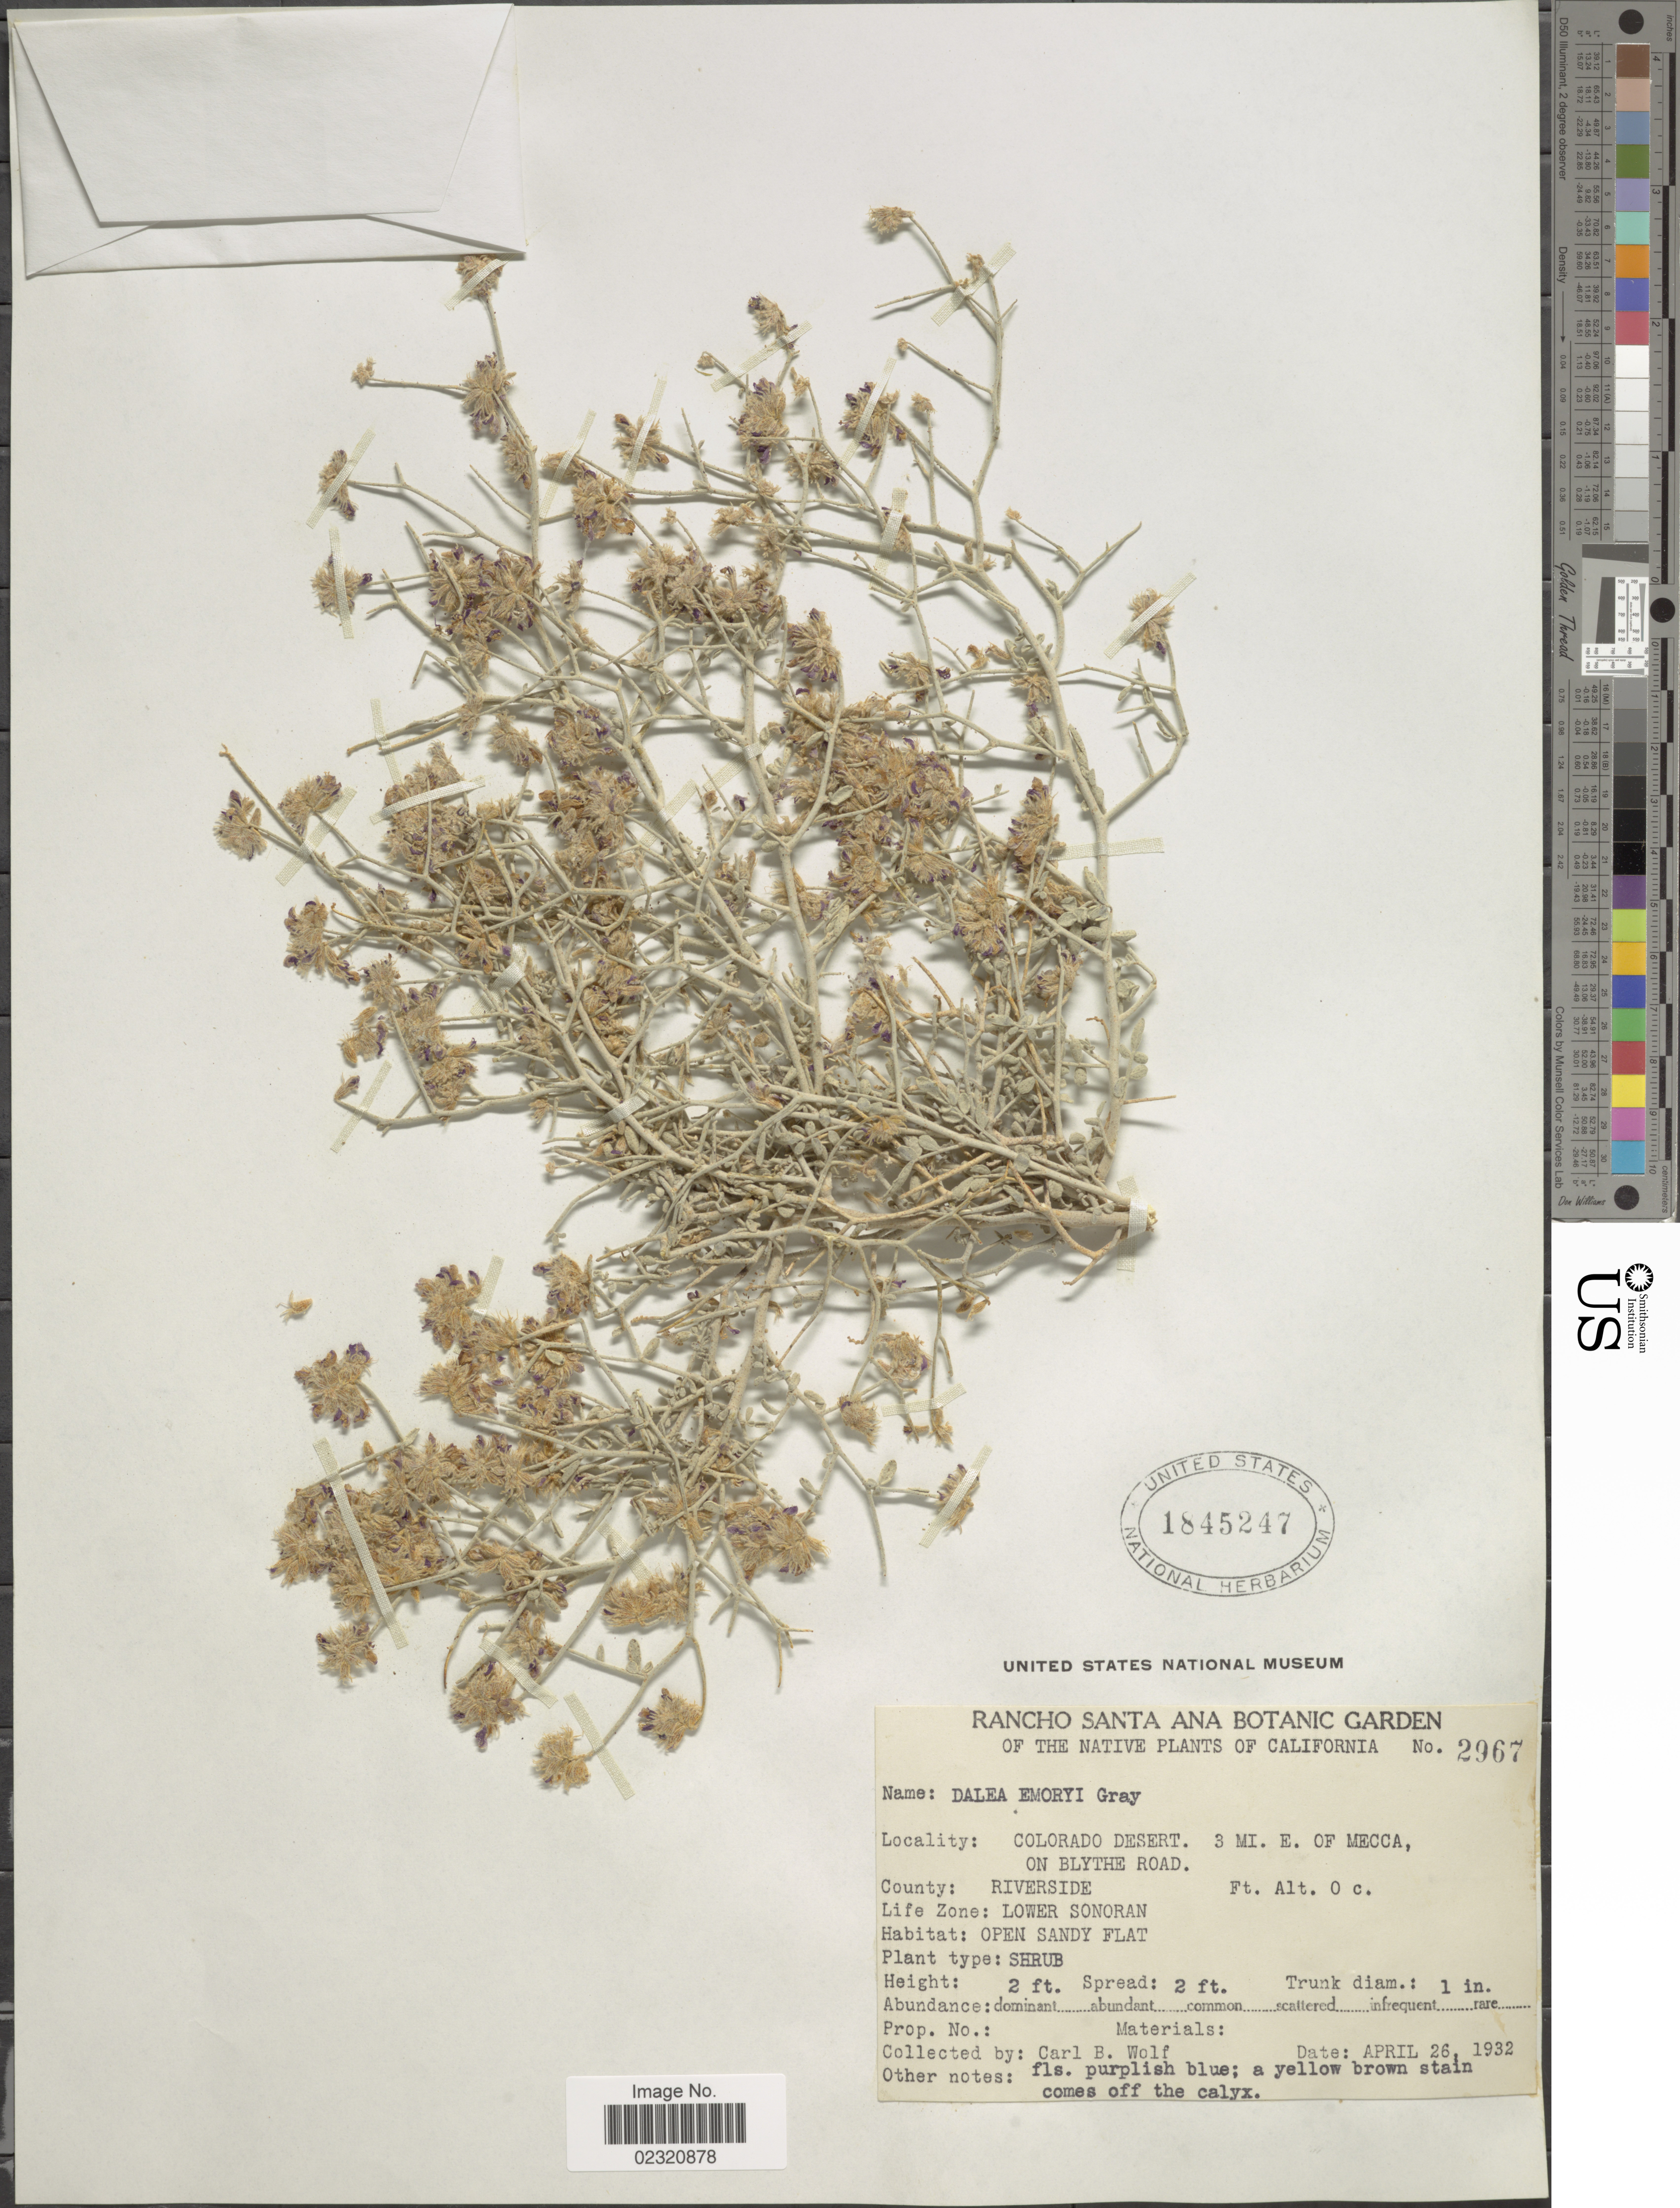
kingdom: Plantae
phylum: Tracheophyta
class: Magnoliopsida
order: Fabales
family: Fabaceae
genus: Psorothamnus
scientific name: Psorothamnus emoryi var. emoryi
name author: (A. Gray) Rydb.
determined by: Strong, M. T., (US), Smithsonian Institution - National Museum of Natural History (UNITED STATES)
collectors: C. B. Wolf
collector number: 2967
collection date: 1932-04-26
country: United States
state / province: California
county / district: Riverside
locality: Colorado Desert. 3 mi. E of Mecca, on Blythe Road, County Riverside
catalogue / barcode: US 1845247